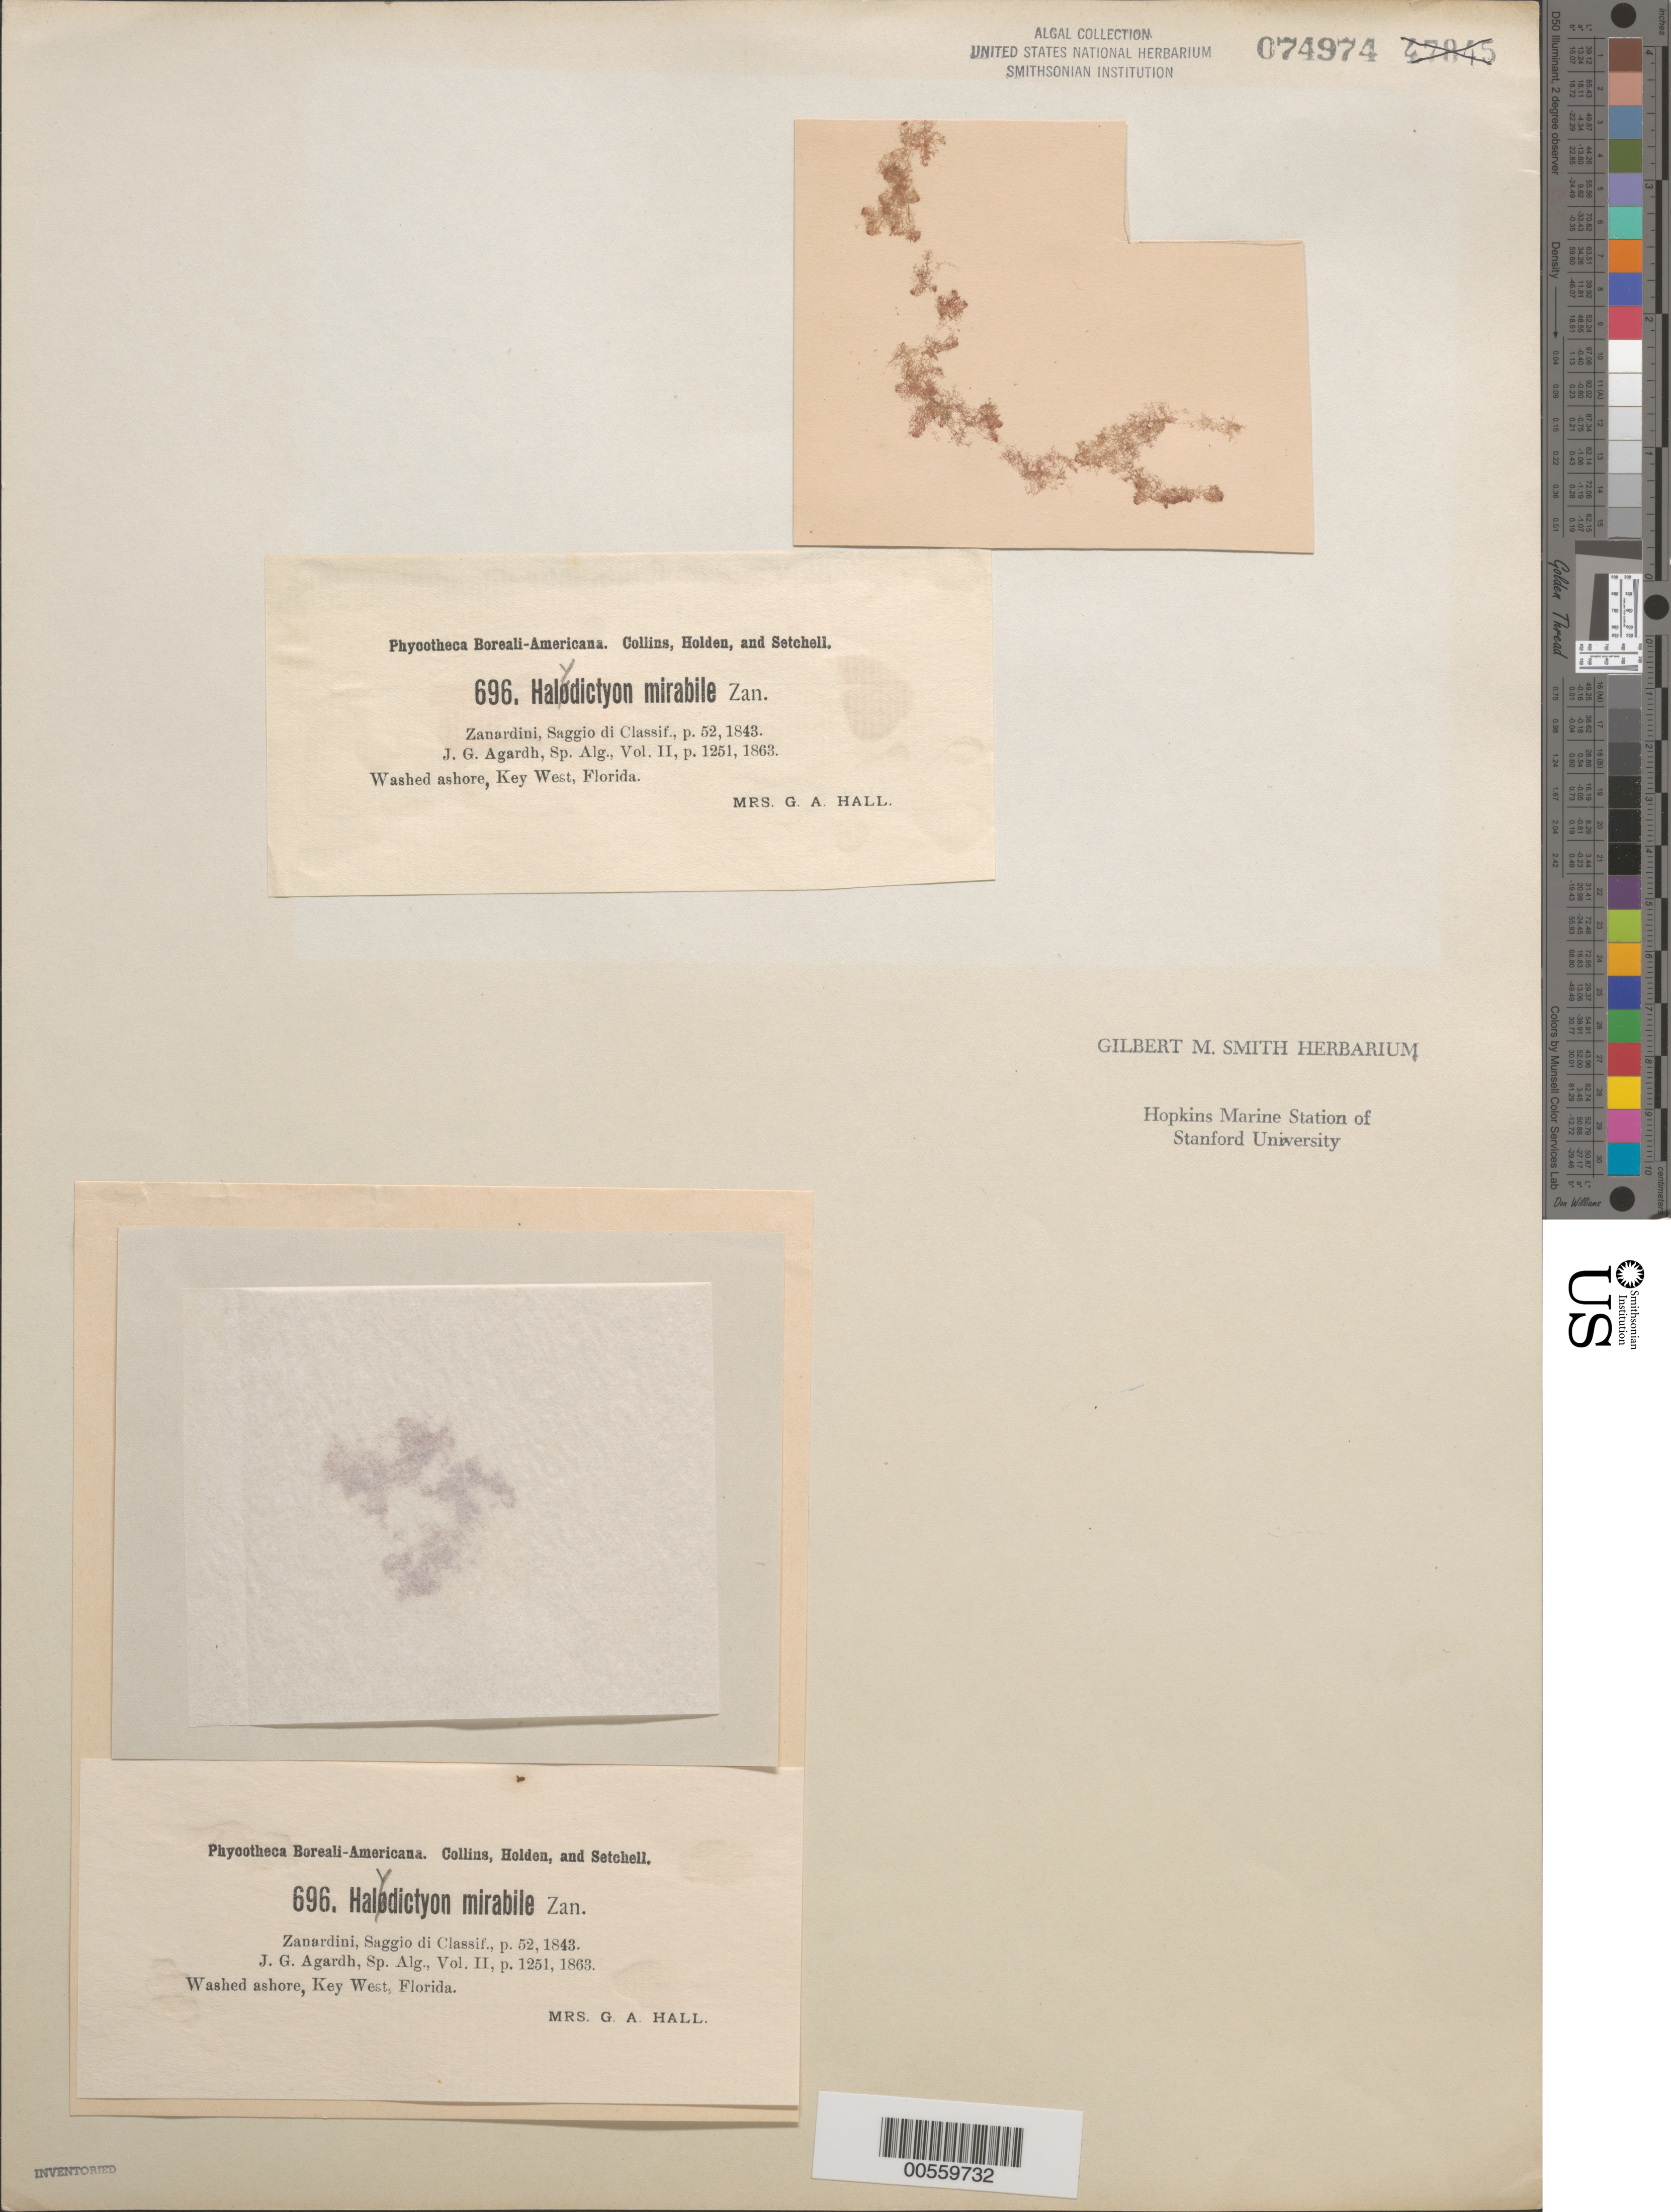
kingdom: Plantae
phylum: Rhodophyta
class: Florideophyceae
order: Ceramiales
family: Dasyaceae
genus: Halydictyon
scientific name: Halydictyon mirabile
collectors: Mrs. Hall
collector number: PB-A 696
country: United States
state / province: Florida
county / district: Monroe County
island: Key West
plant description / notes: Collins, Holden & Setchell, Phycotheca Boreali-Americana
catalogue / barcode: US 74974